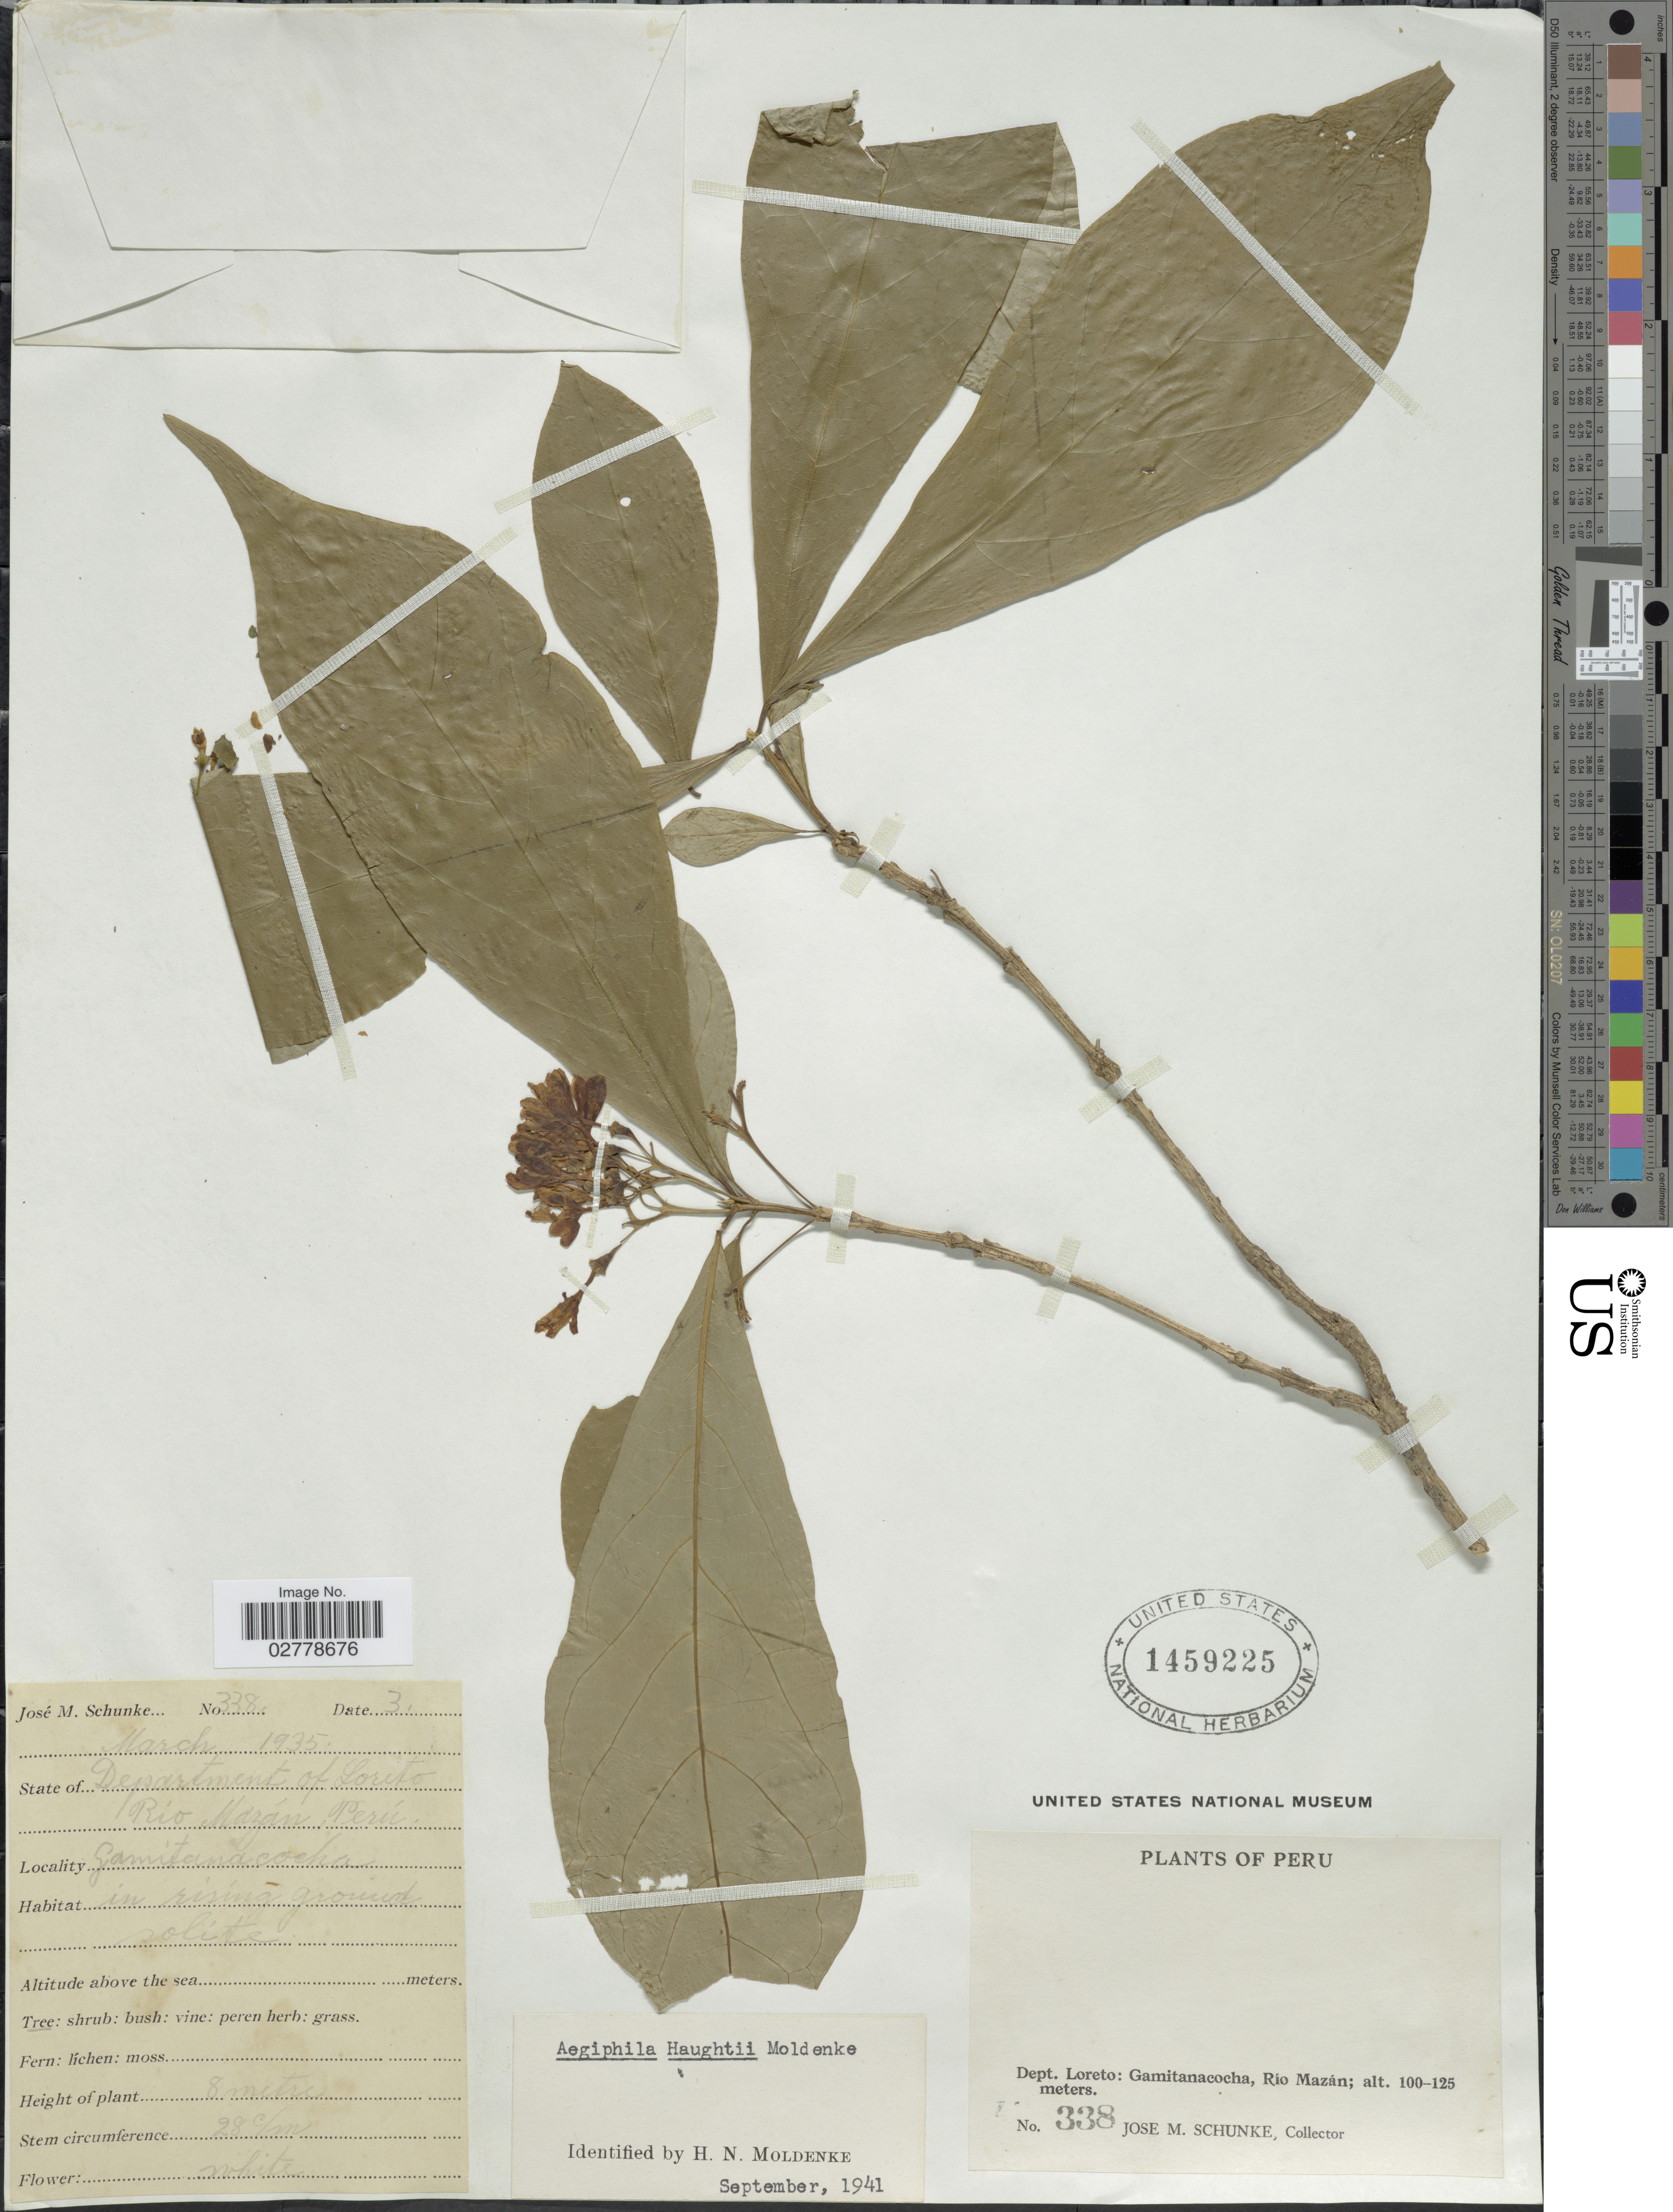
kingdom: Plantae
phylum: Tracheophyta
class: Magnoliopsida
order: Lamiales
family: Lamiaceae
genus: Aegiphila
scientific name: Aegiphila haughtii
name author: Moldenke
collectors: J. M. Schunke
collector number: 338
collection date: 1935-03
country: Peru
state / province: Loreto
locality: Dept. Loreto: Gamitanacocha, Río Mazán.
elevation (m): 100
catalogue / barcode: US 1459225